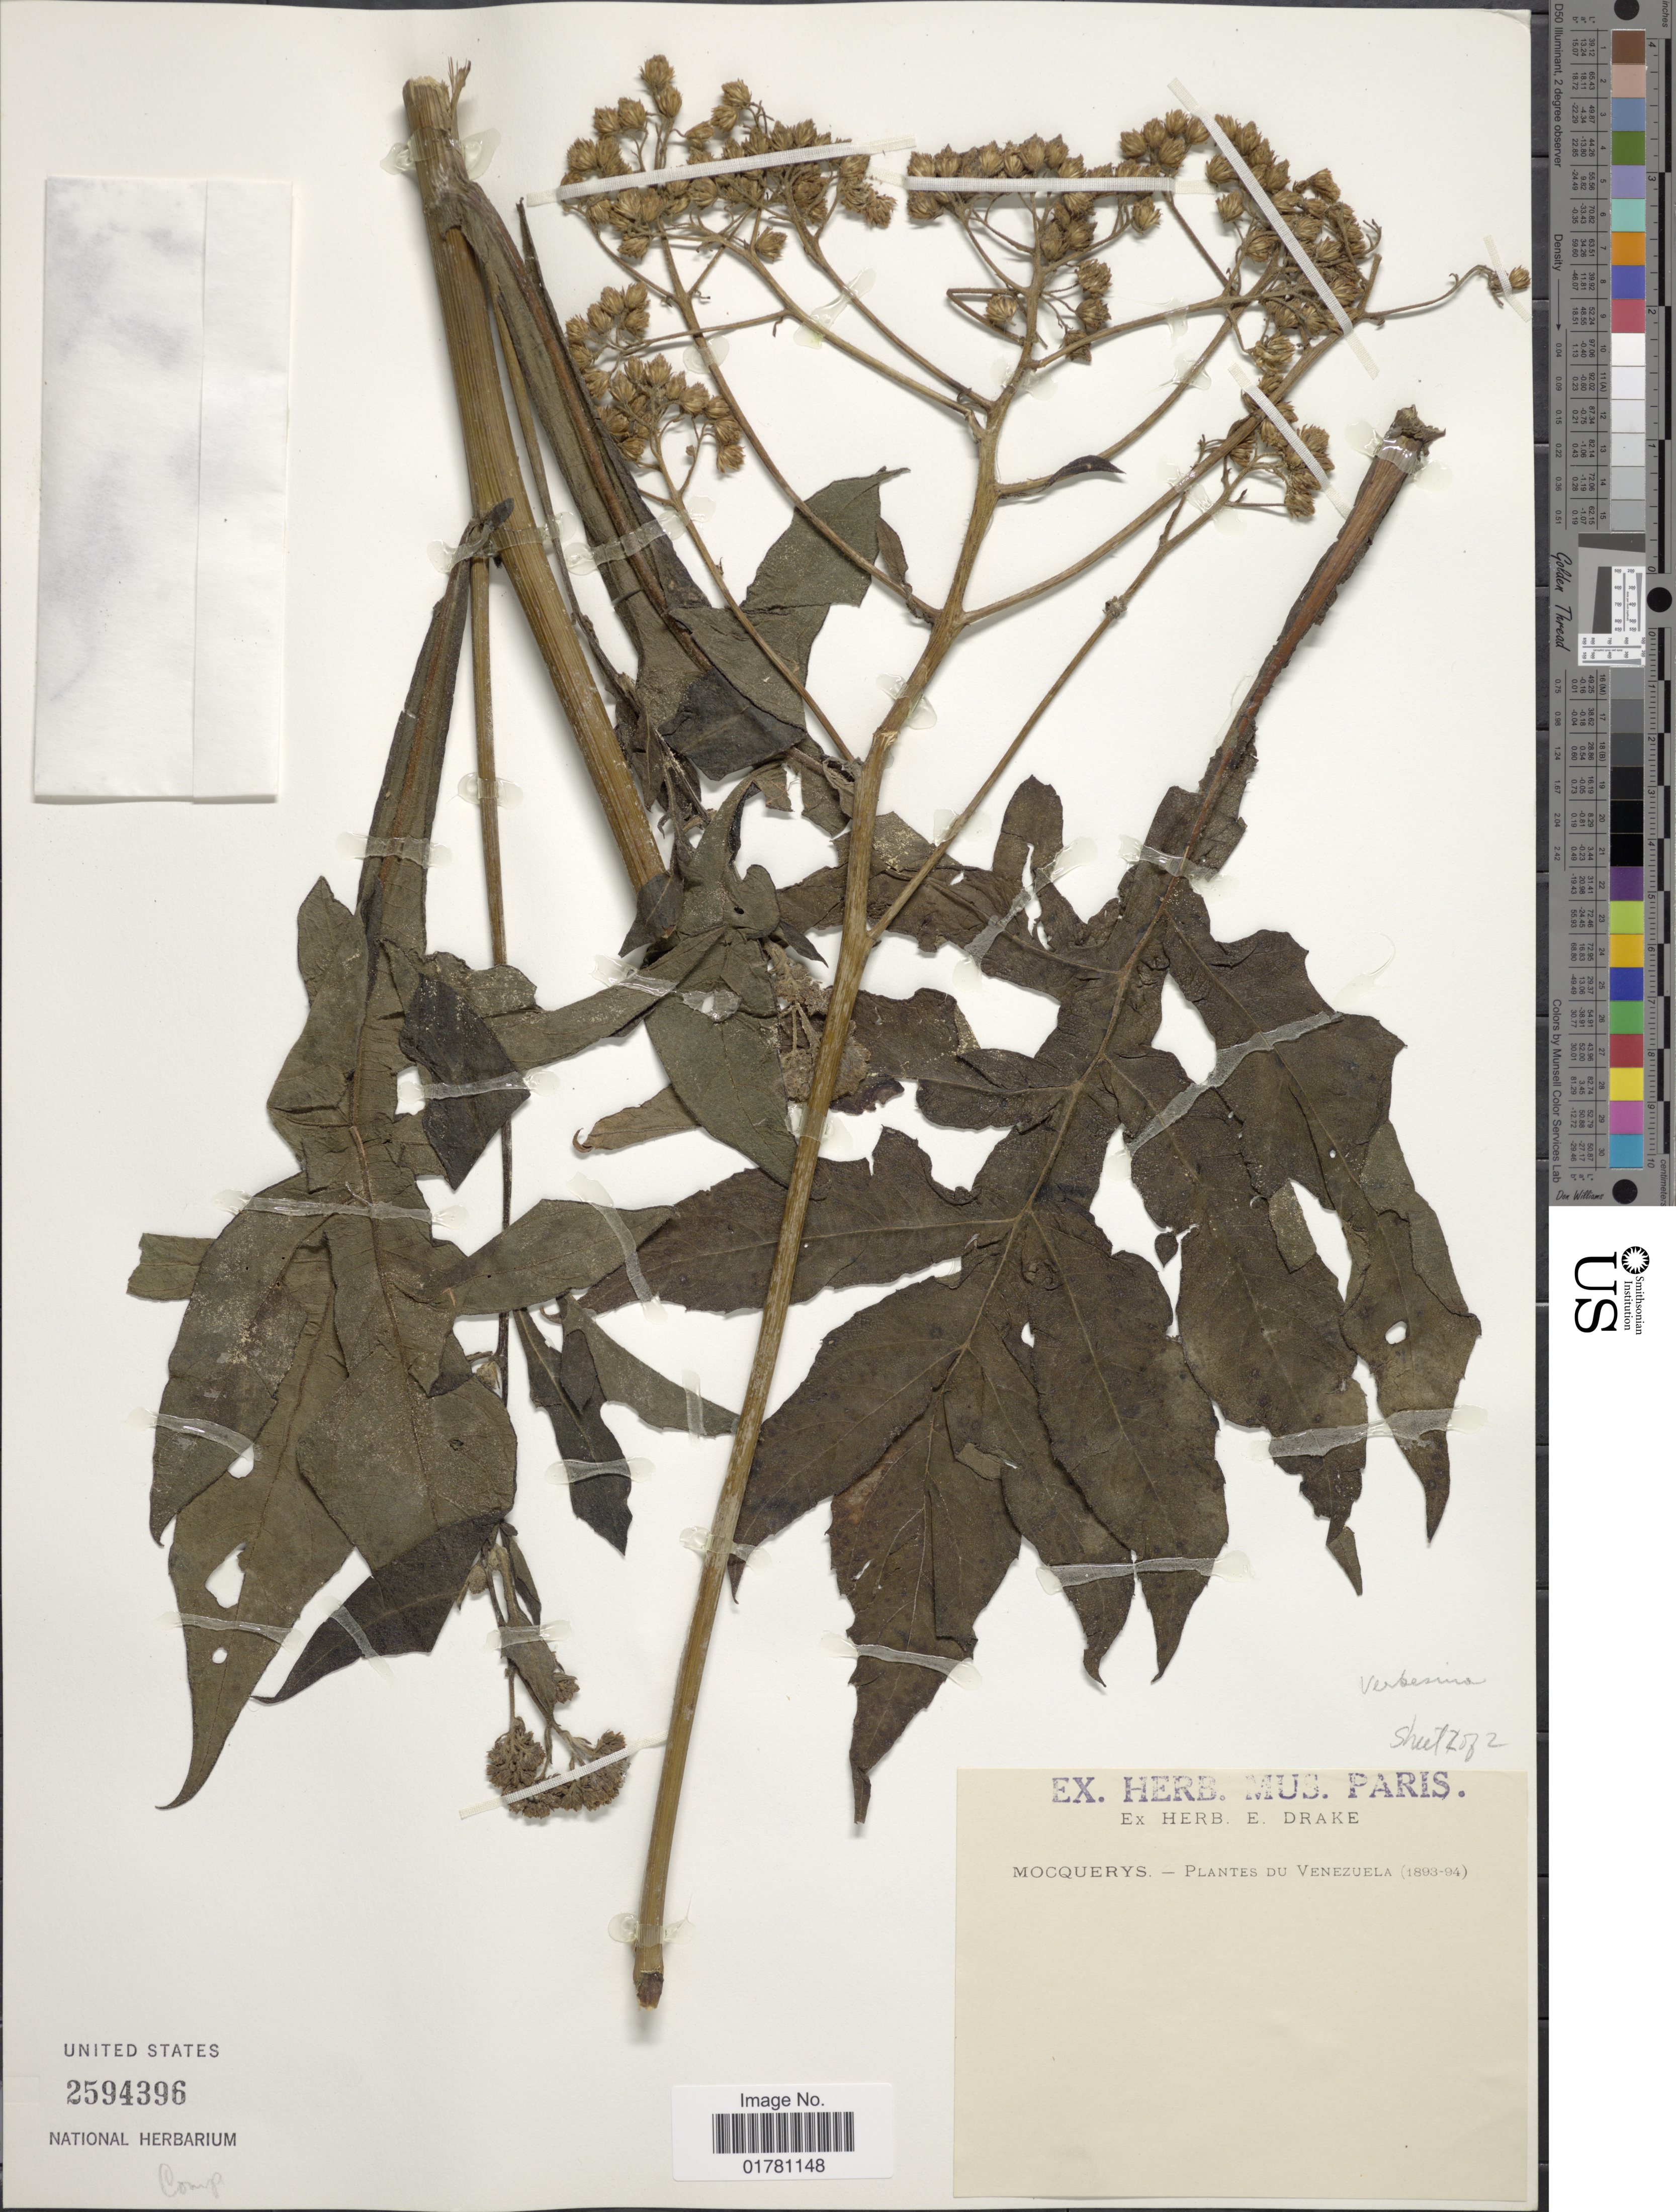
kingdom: Plantae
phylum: Tracheophyta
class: Magnoliopsida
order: Asterales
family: Asteraceae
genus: Verbesina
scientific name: Verbesina peraffinis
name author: S.F. Blake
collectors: A. Mocquerys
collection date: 1893/1894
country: Venezuela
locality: S.L.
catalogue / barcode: US 2594396